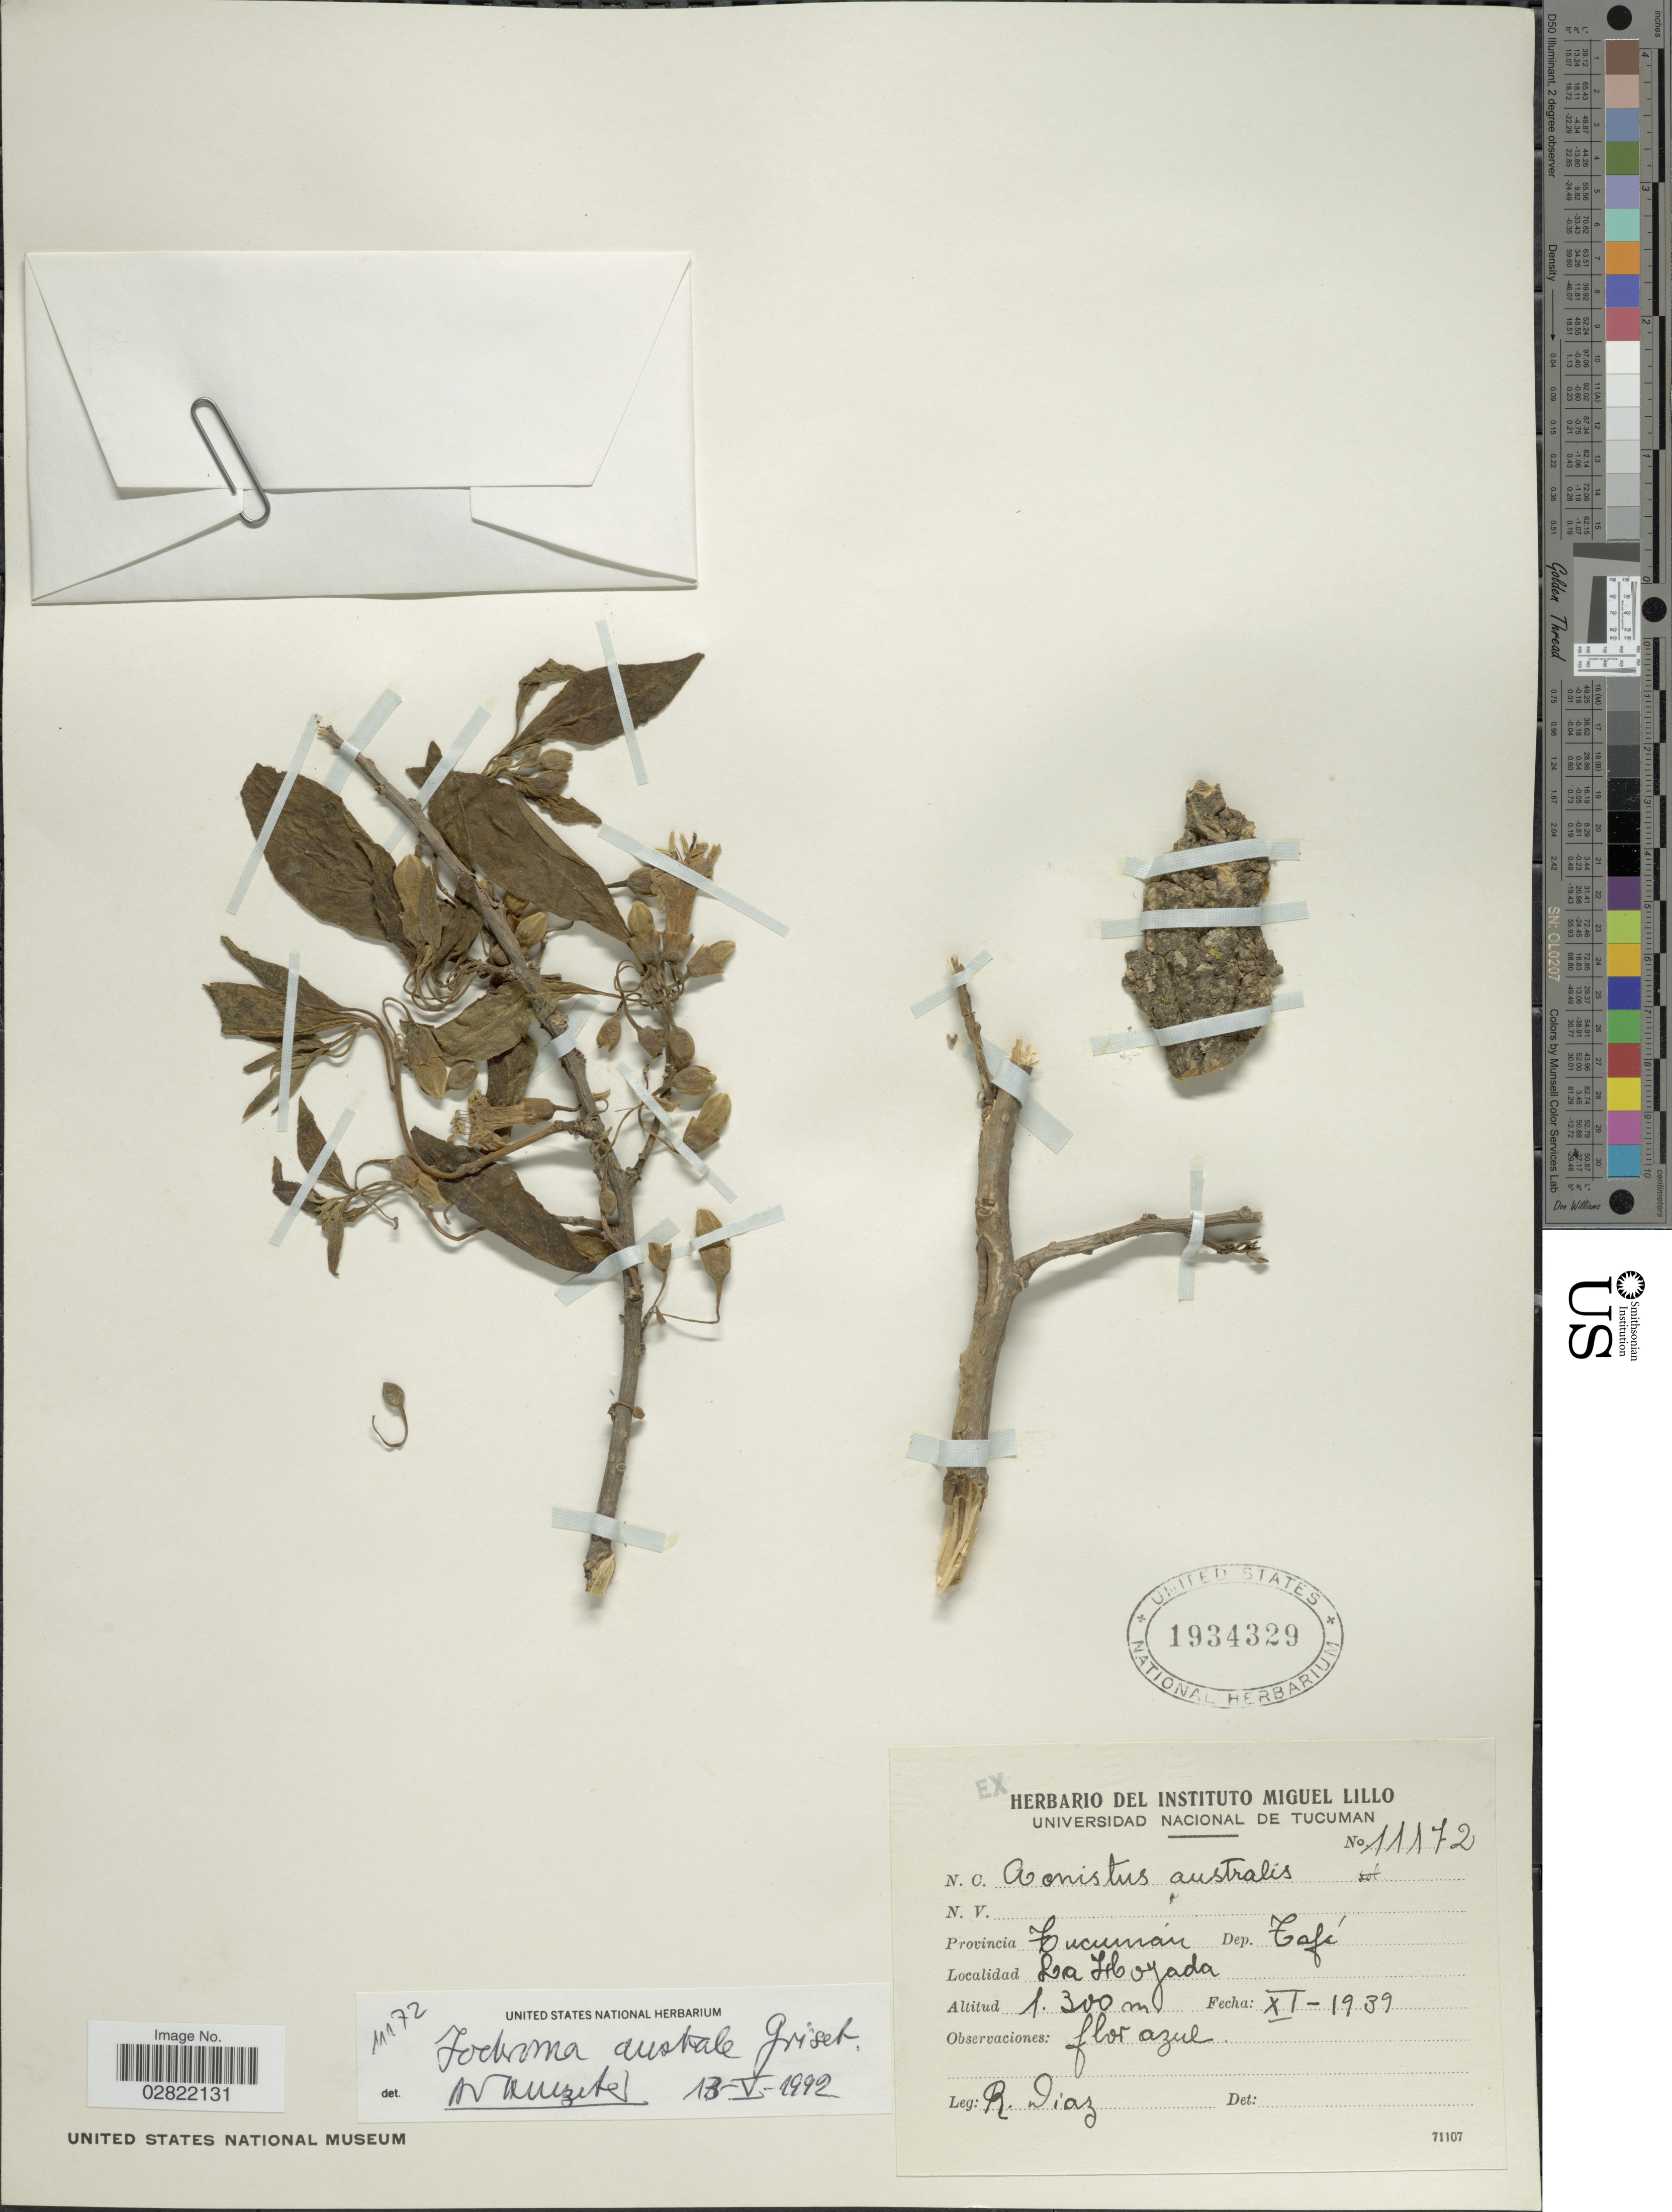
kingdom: Plantae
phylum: Tracheophyta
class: Magnoliopsida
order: Solanales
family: Solanaceae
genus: Iochroma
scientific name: Iochroma australe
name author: Griseb.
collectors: R. Diaz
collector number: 11172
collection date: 1939-11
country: Argentina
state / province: Tucuman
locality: Provincia: Tucuman, dep. Tafí, La Hoyada.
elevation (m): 1300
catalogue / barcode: US 1934329